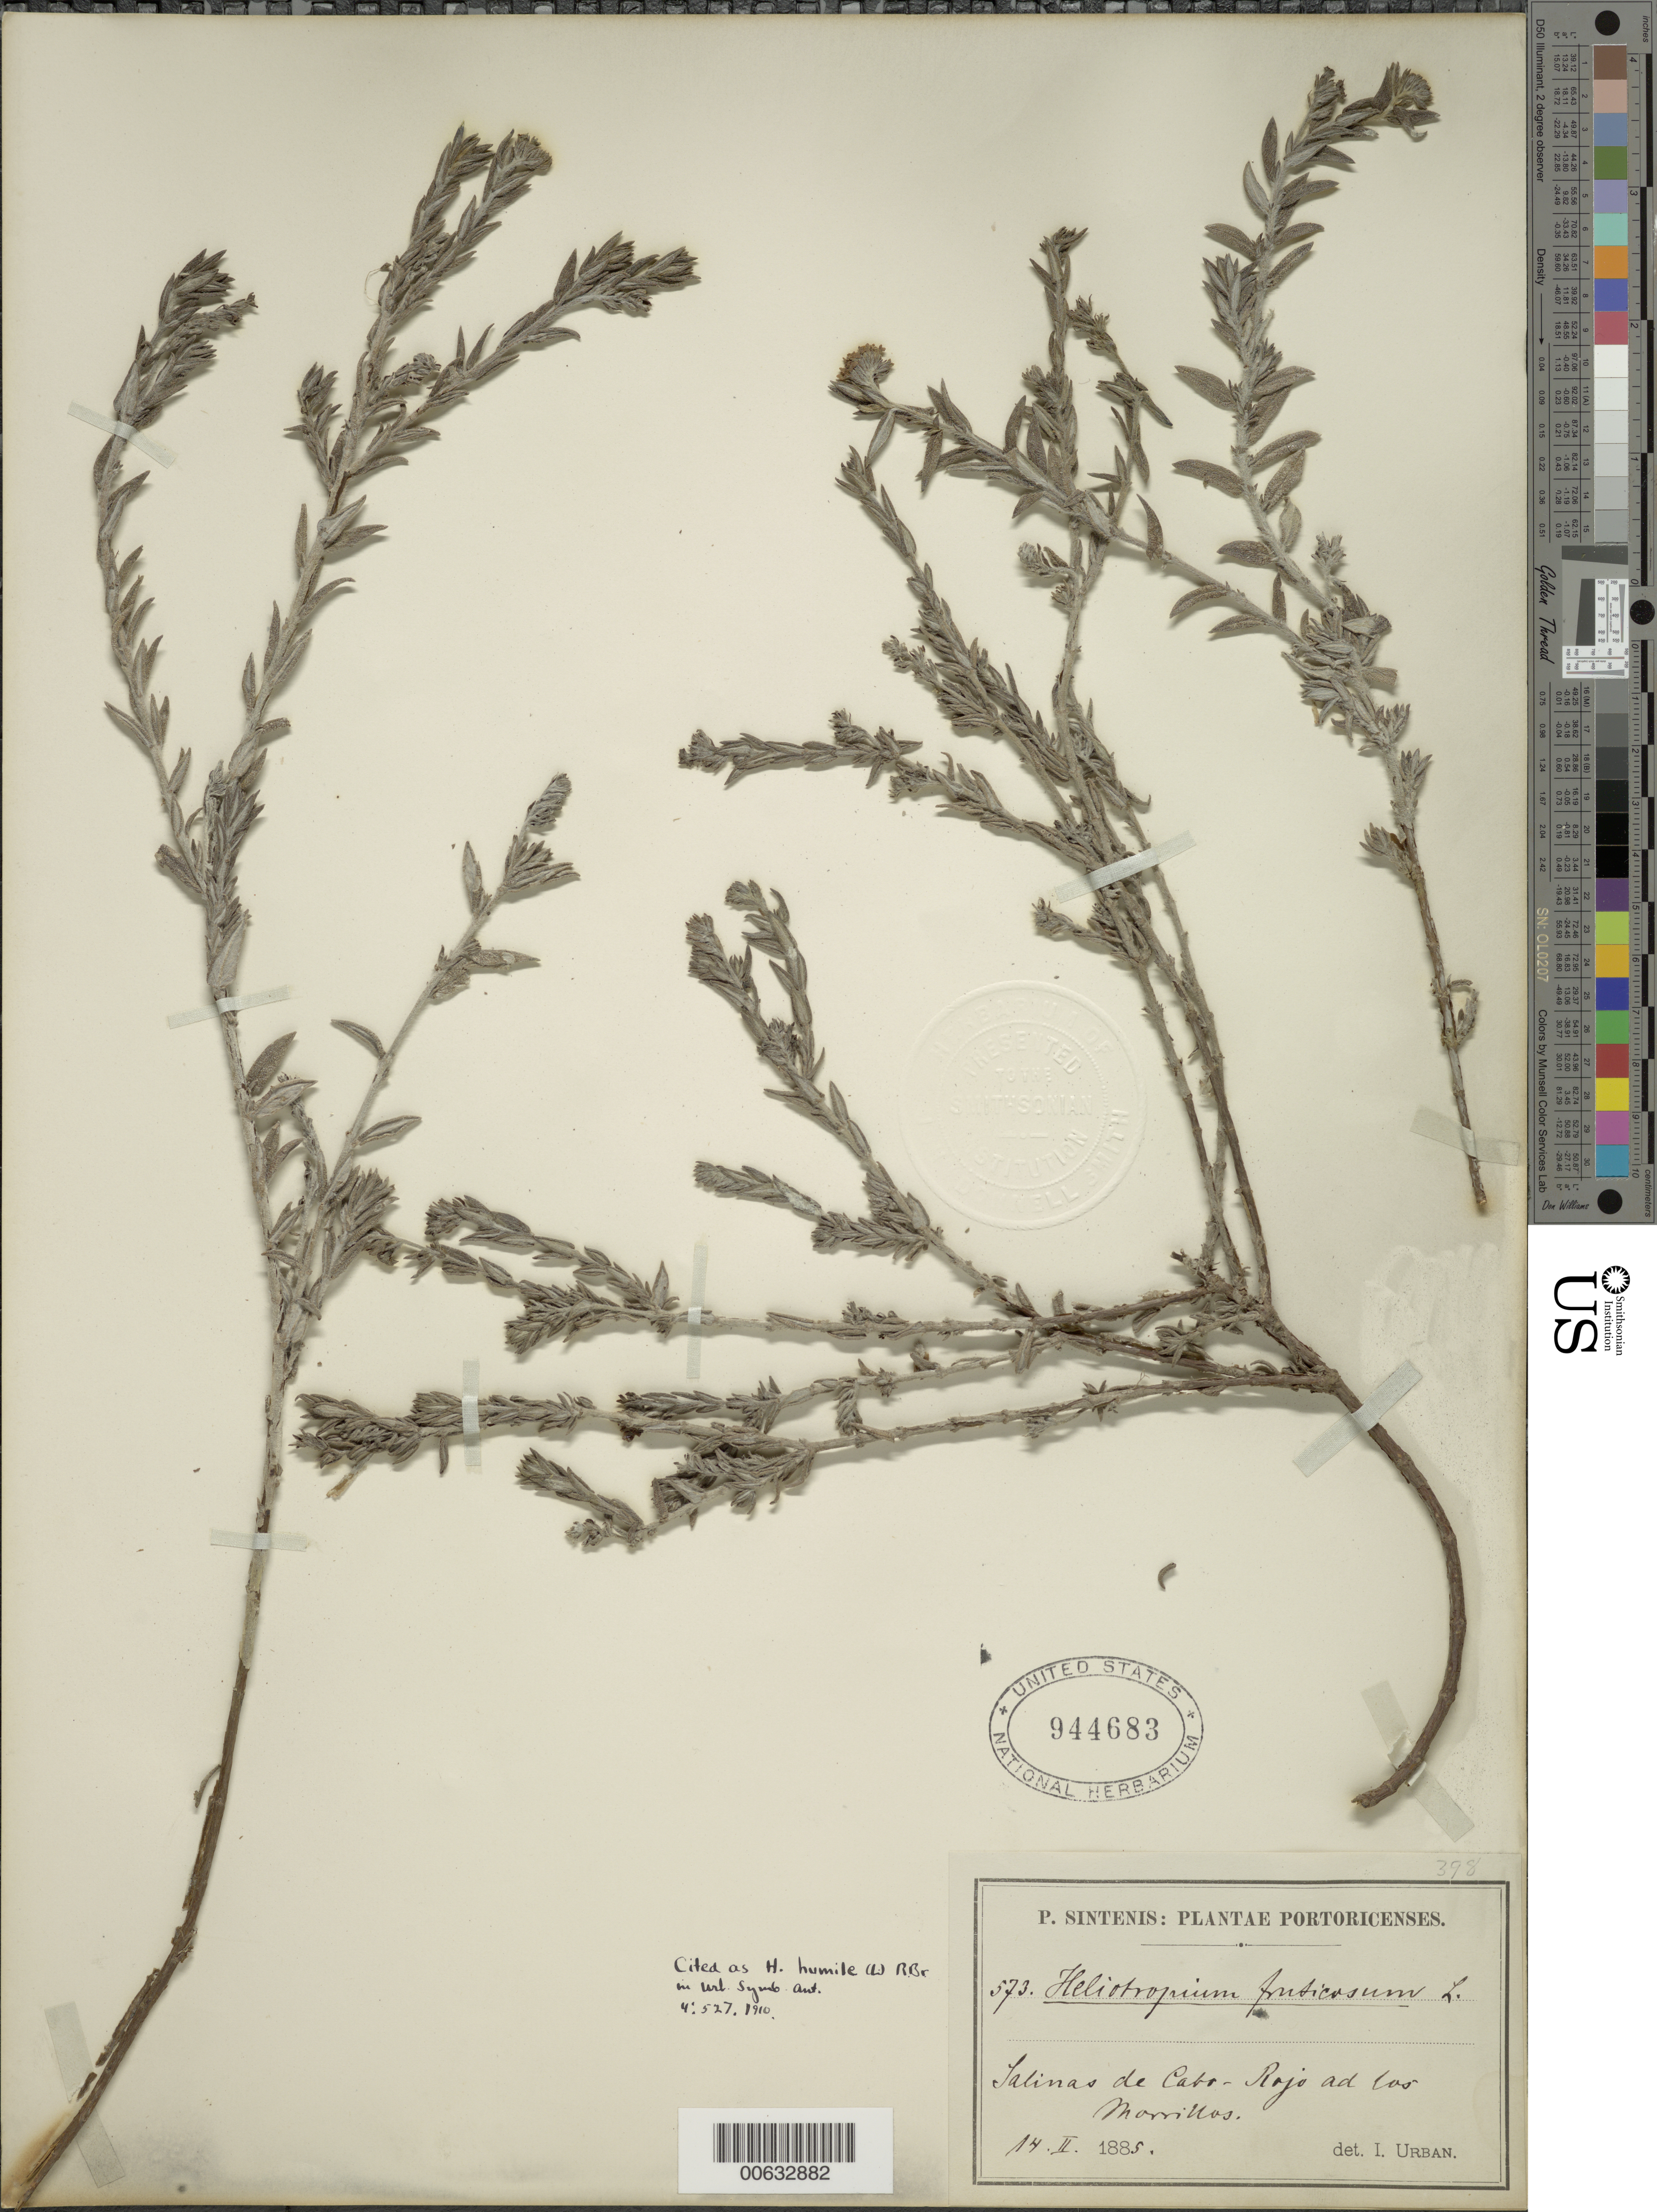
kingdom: Plantae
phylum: Tracheophyta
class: Magnoliopsida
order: Boraginales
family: Heliotropiaceae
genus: Heliotropium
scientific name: Heliotropium humile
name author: (L.) R. Br.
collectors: P. Sintenis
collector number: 573b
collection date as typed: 14 Feb 1885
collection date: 1885-02-14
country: Puerto Rico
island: Greater Antilles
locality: Salinas de Cabo-Rojo, ad los Mamillos.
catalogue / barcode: US 944683